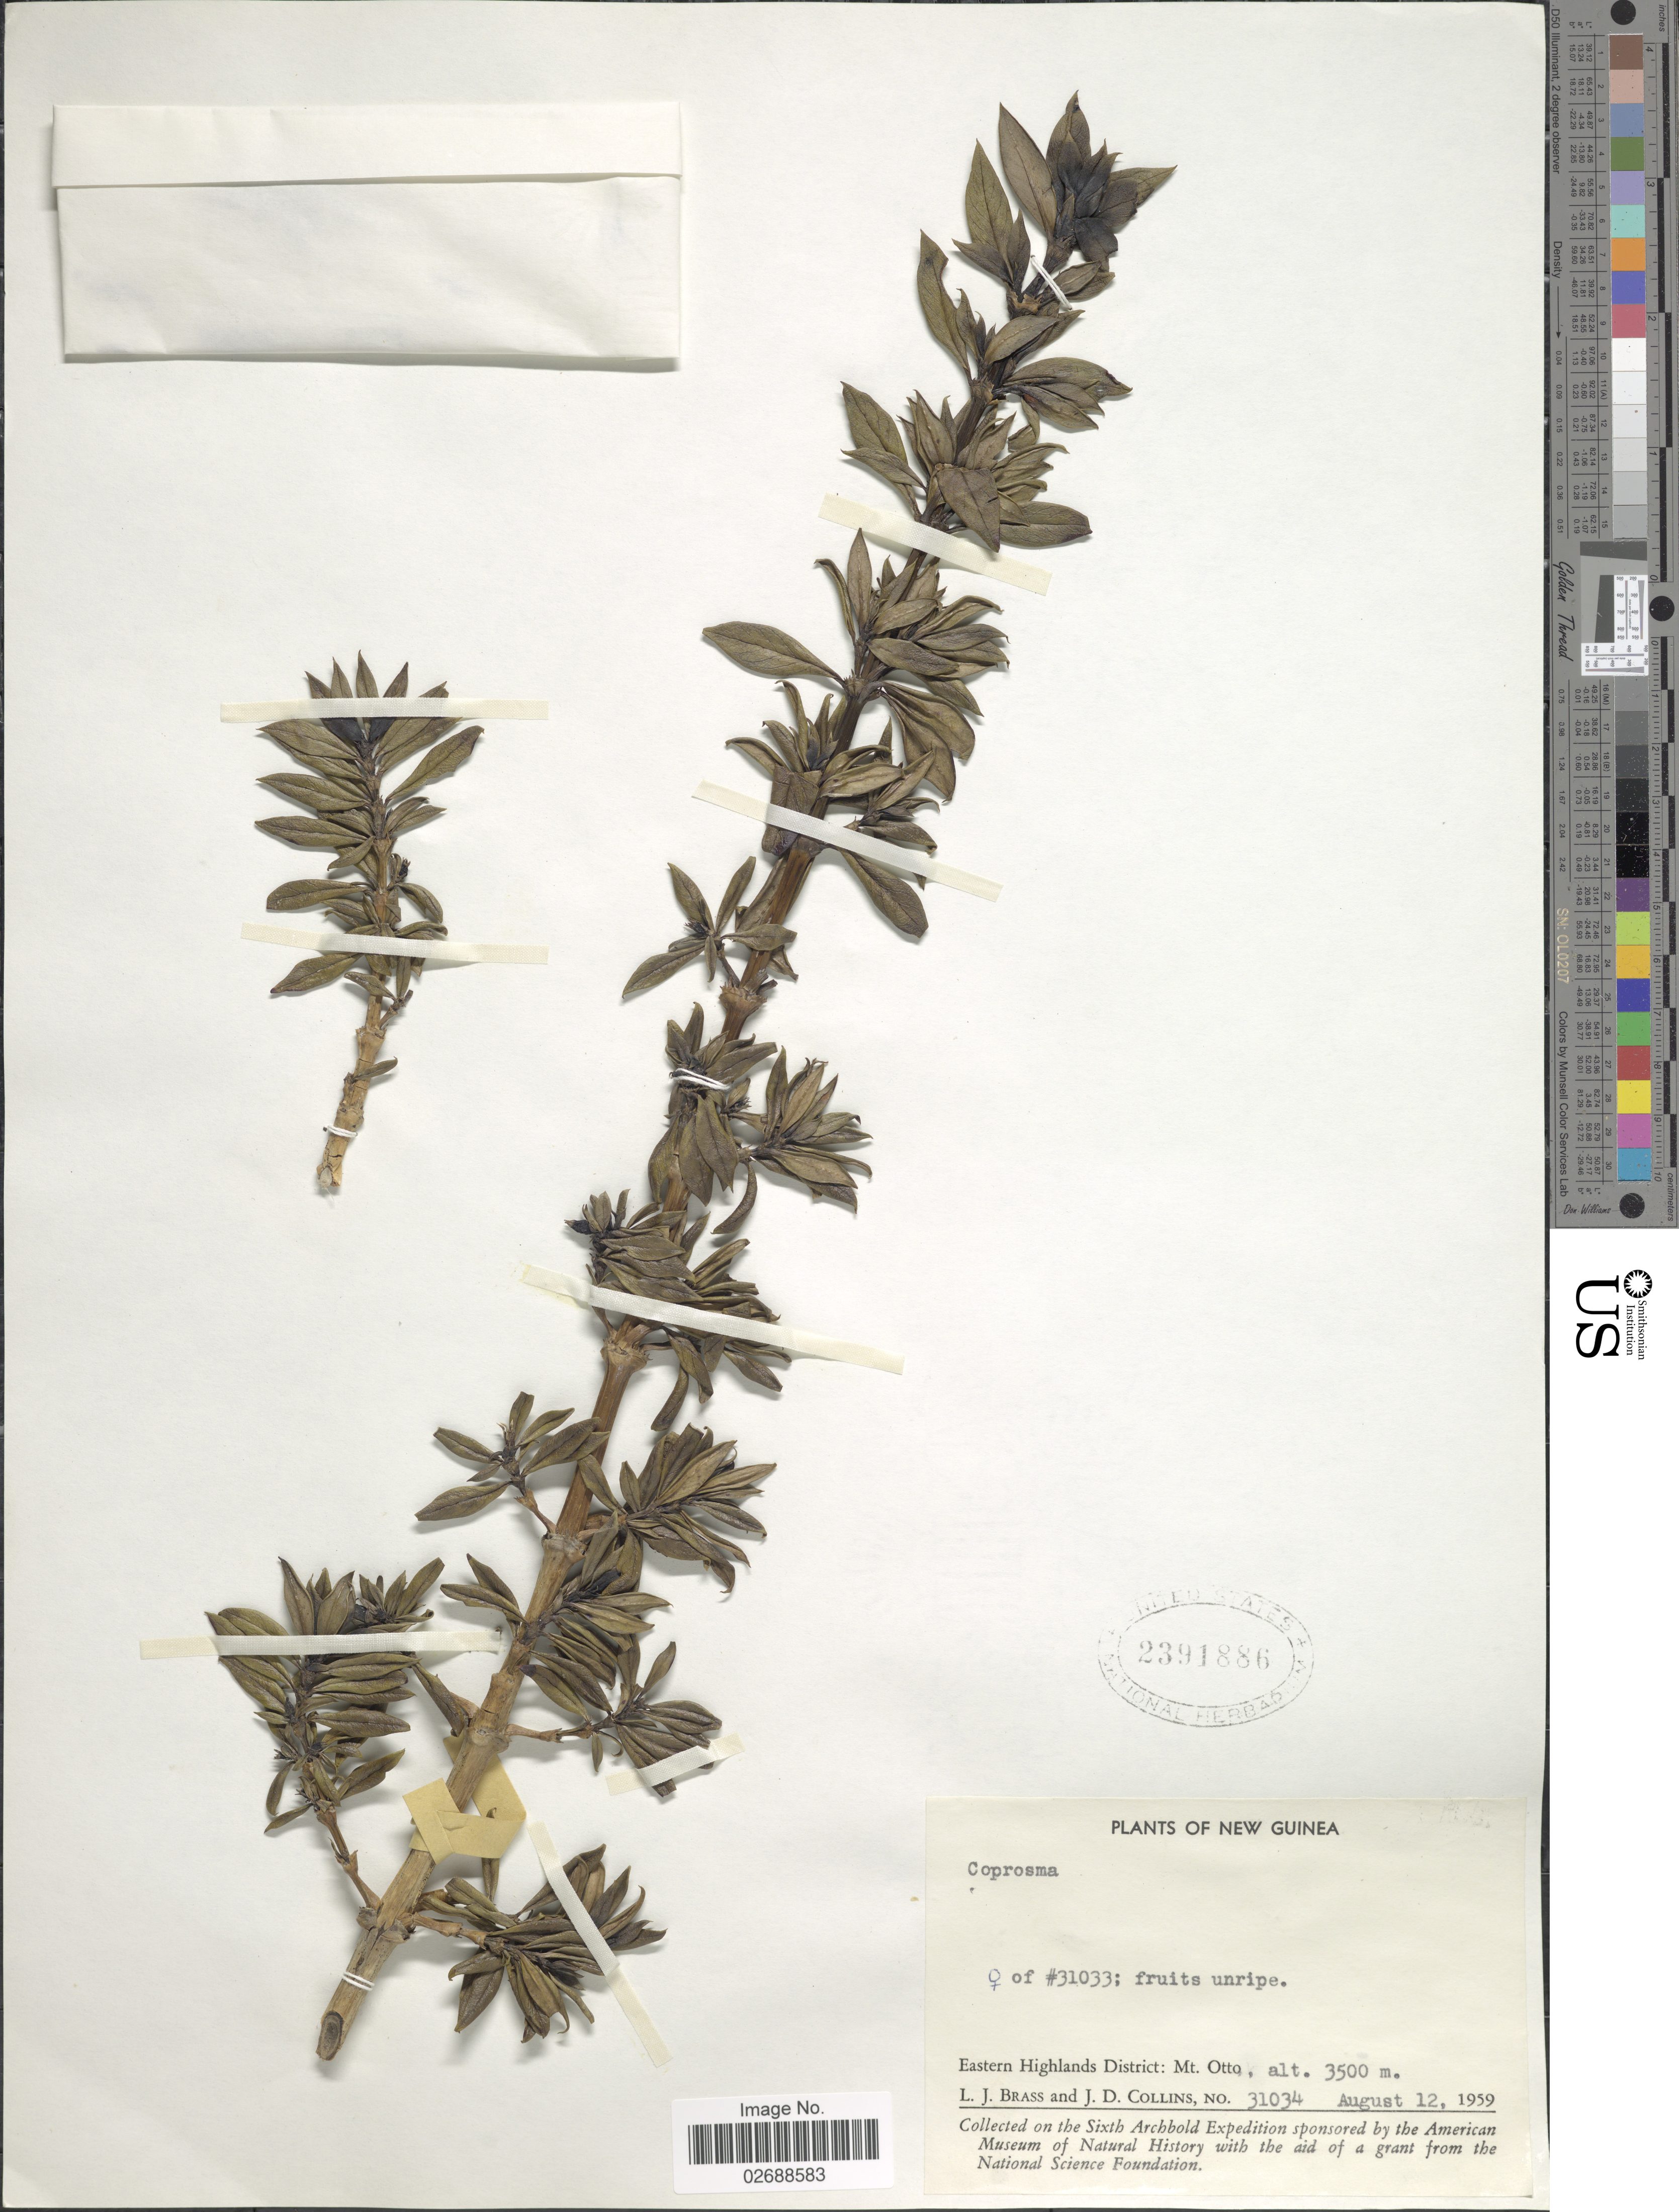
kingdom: Plantae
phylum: Tracheophyta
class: Magnoliopsida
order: Gentianales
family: Rubiaceae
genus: Coprosma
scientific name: Coprosma sp.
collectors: L. J. Brass & J. Collins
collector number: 31034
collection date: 1959-08-12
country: Papua New Guinea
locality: New Guinea. Eastern Highlands District: Mt. Otto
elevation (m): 3500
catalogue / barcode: US 2391886